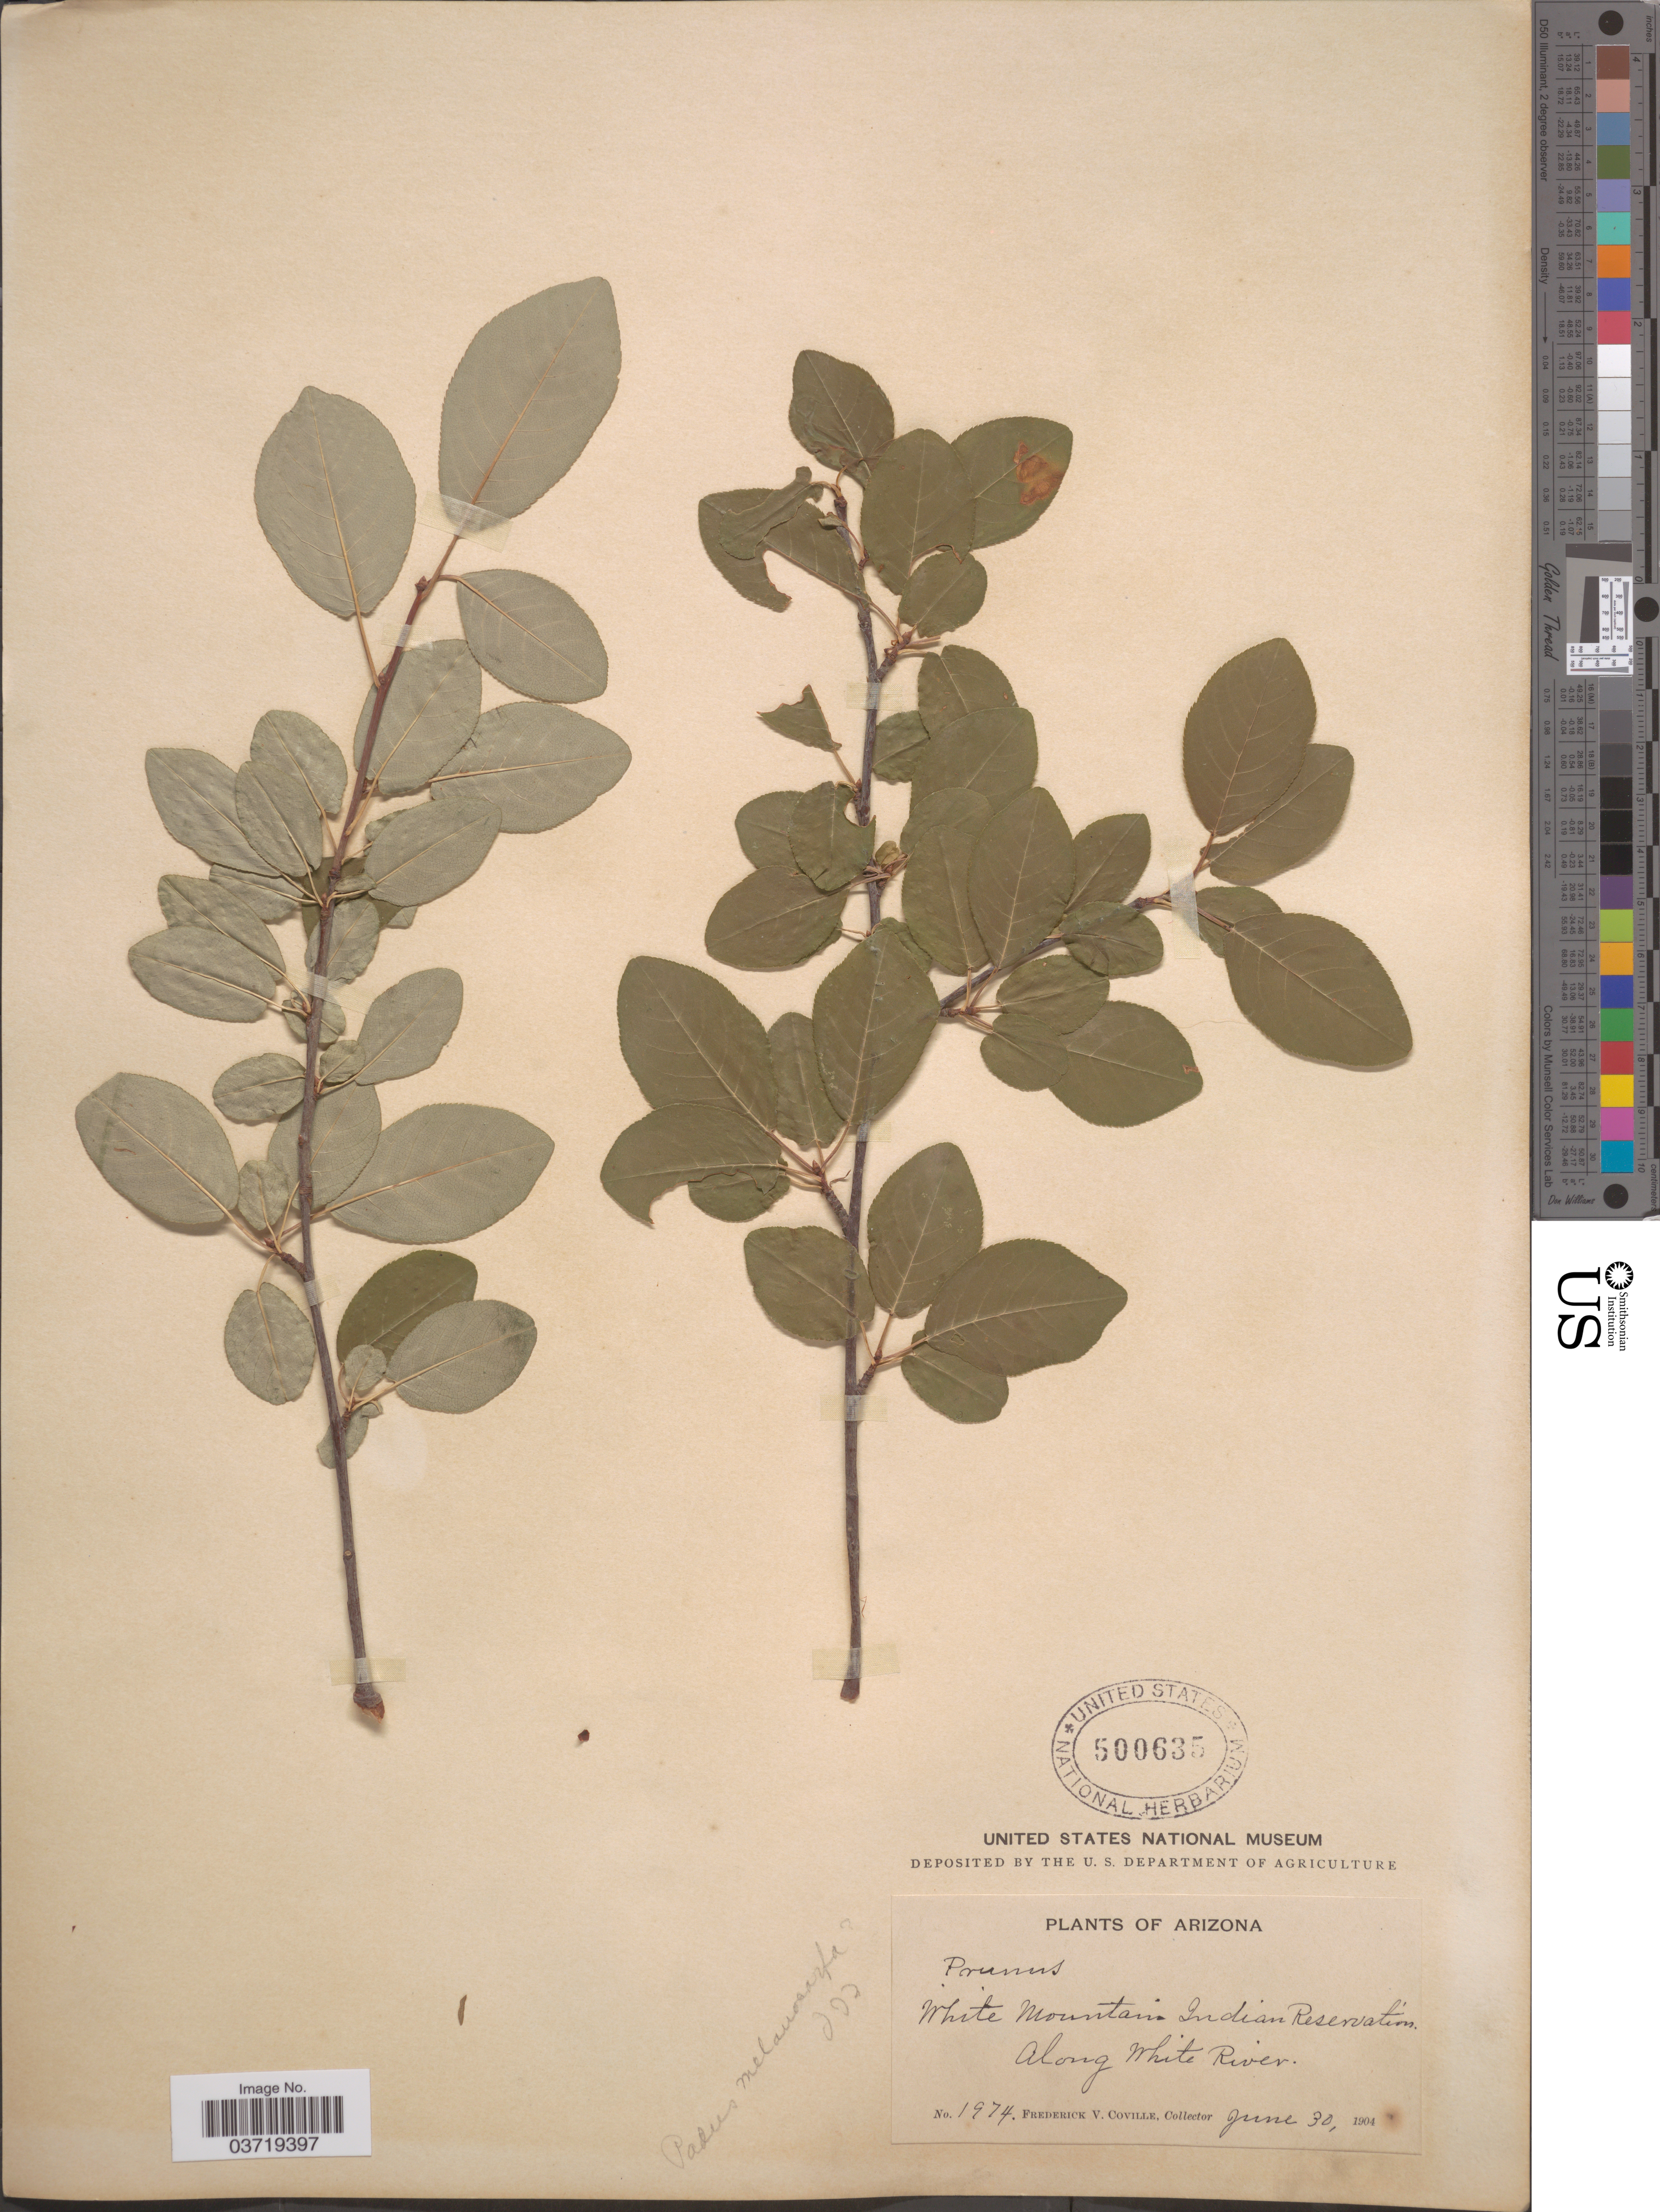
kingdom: Plantae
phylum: Tracheophyta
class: Magnoliopsida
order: Rosales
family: Rosaceae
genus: Prunus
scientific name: Prunus virginiana var. demissa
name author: (Nutt.) Torr.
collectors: F. V. Coville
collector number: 1974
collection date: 1904-06-30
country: United States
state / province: Arizona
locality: White Mountain Inian Reservation. Along White River.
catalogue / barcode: US 500635